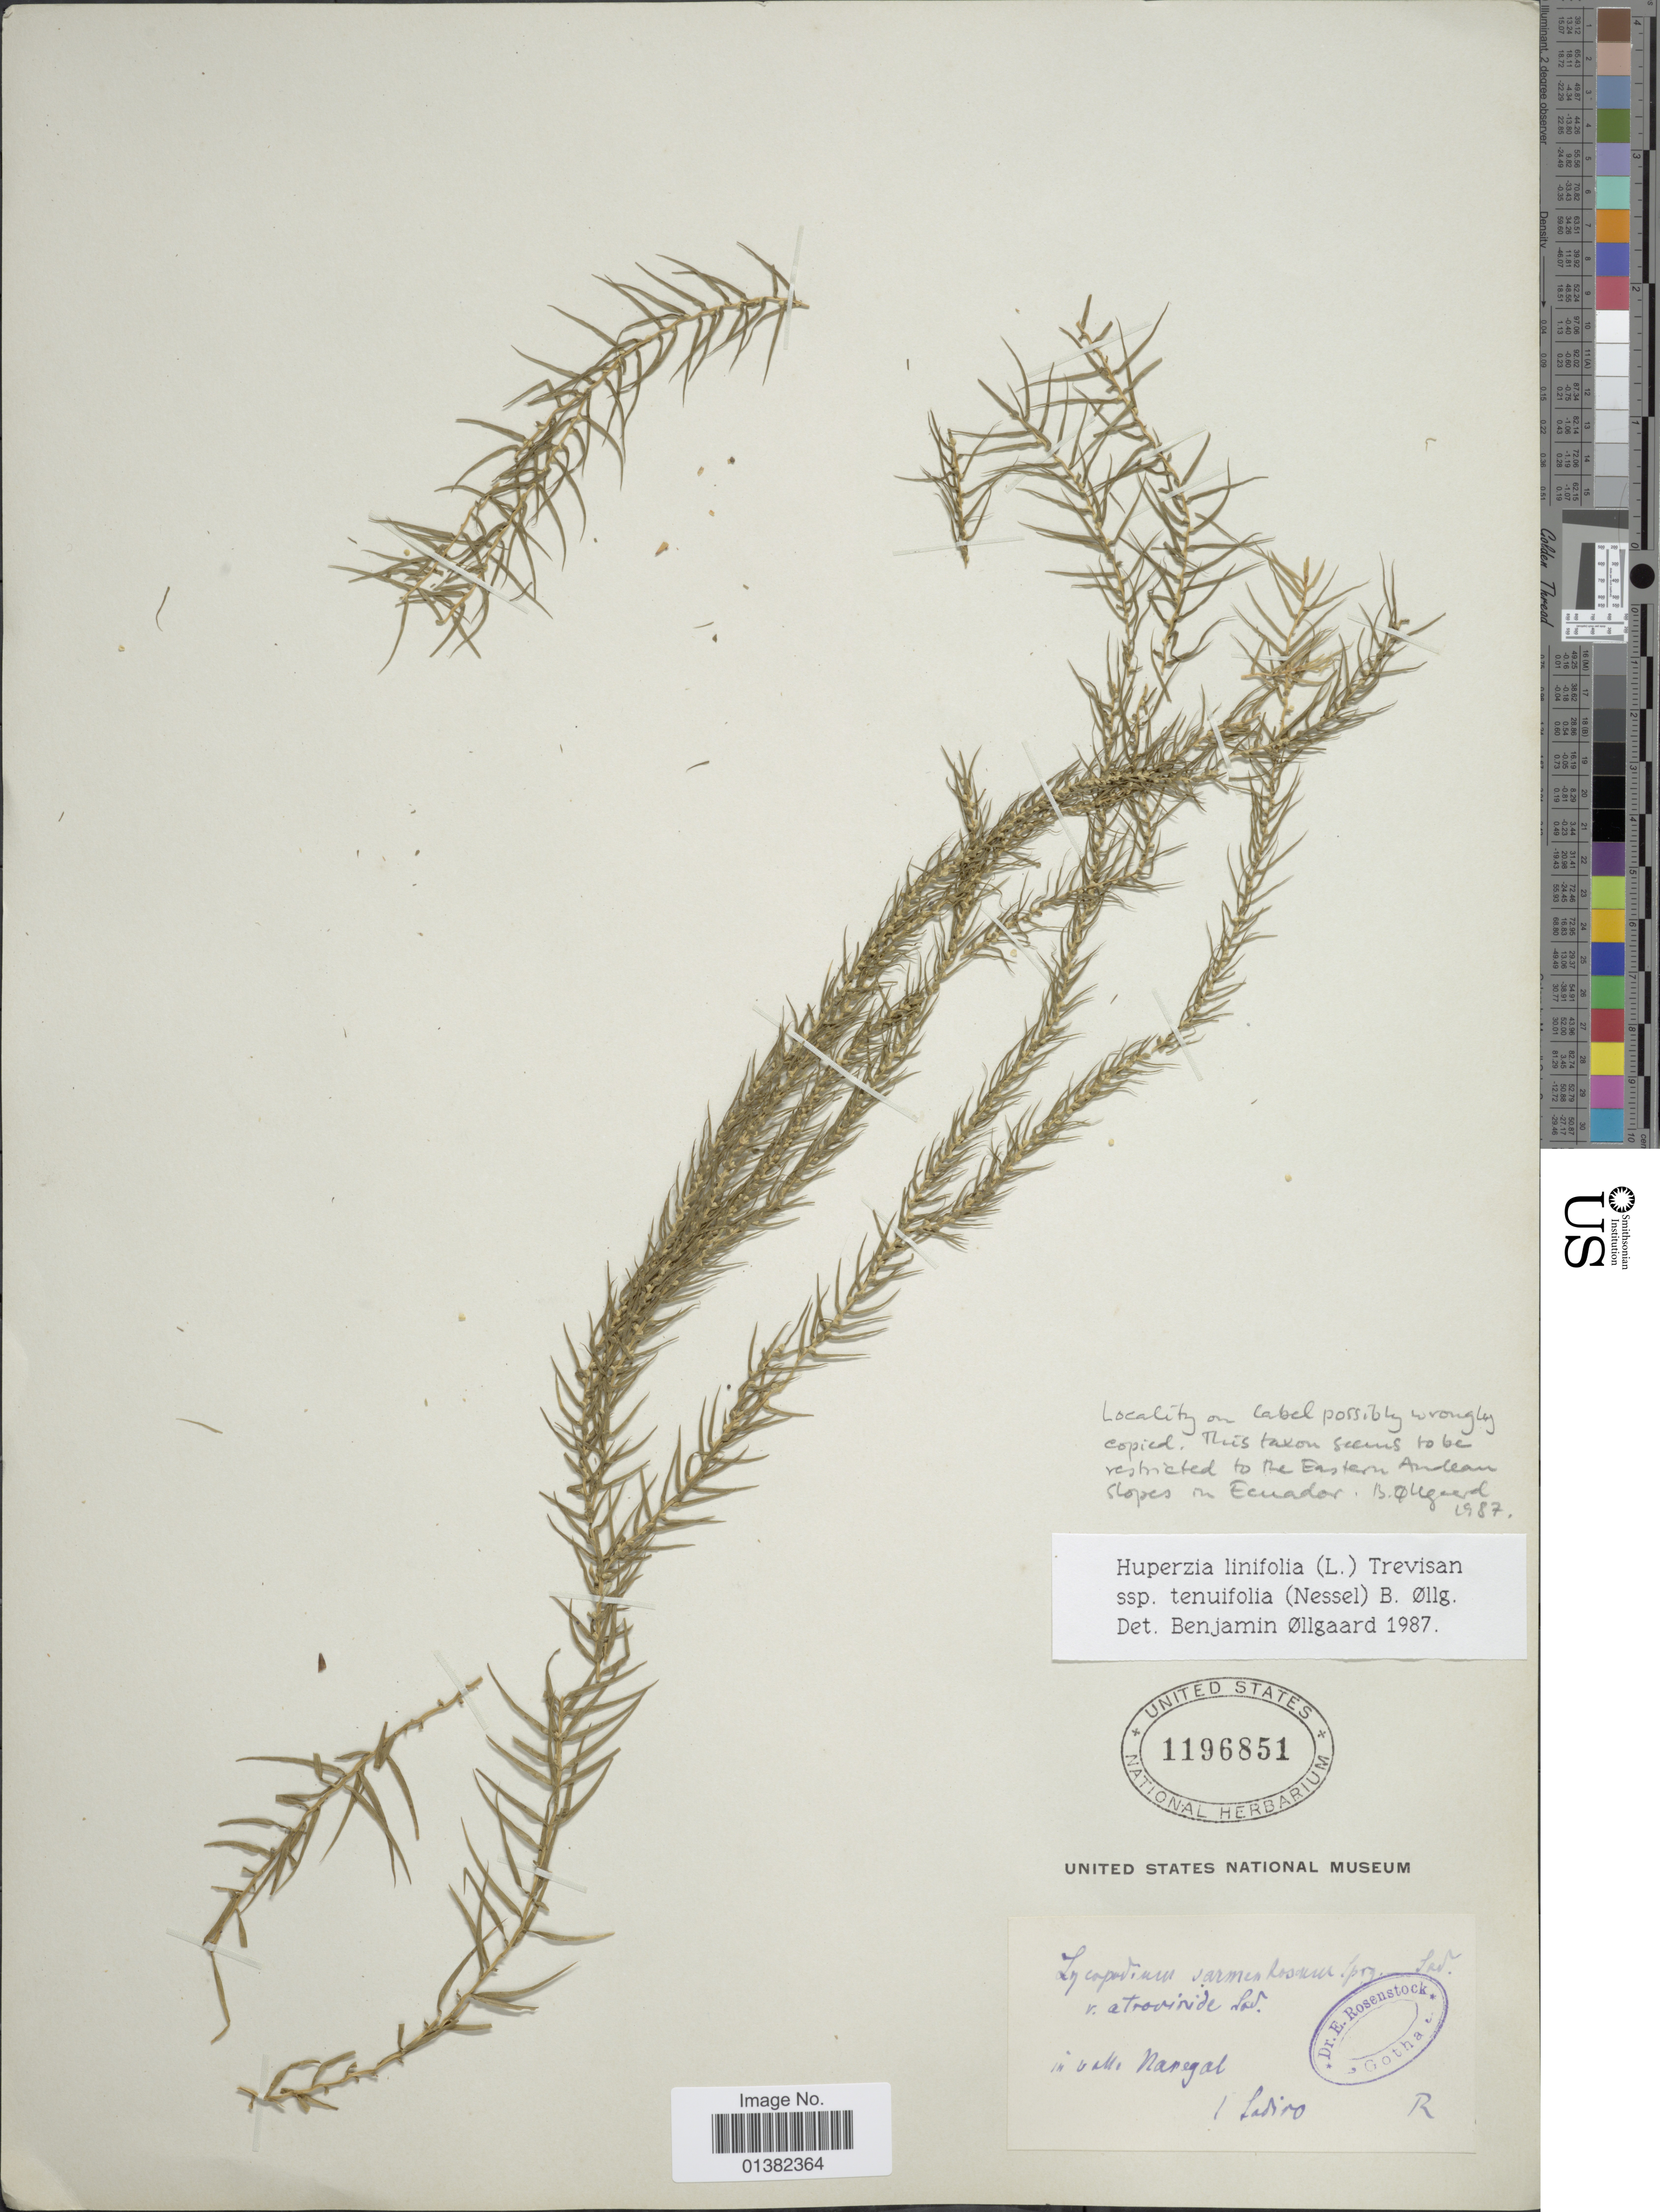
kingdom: Plantae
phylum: Tracheophyta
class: Lycopodiopsida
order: Lycopodiales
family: Lycopodiaceae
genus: Phlegmariurus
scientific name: Phlegmariurus linifolius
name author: (L.) B. Øllg.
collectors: L. Sodiro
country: Ecuador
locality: In valle Nanegal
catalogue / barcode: US 1196851